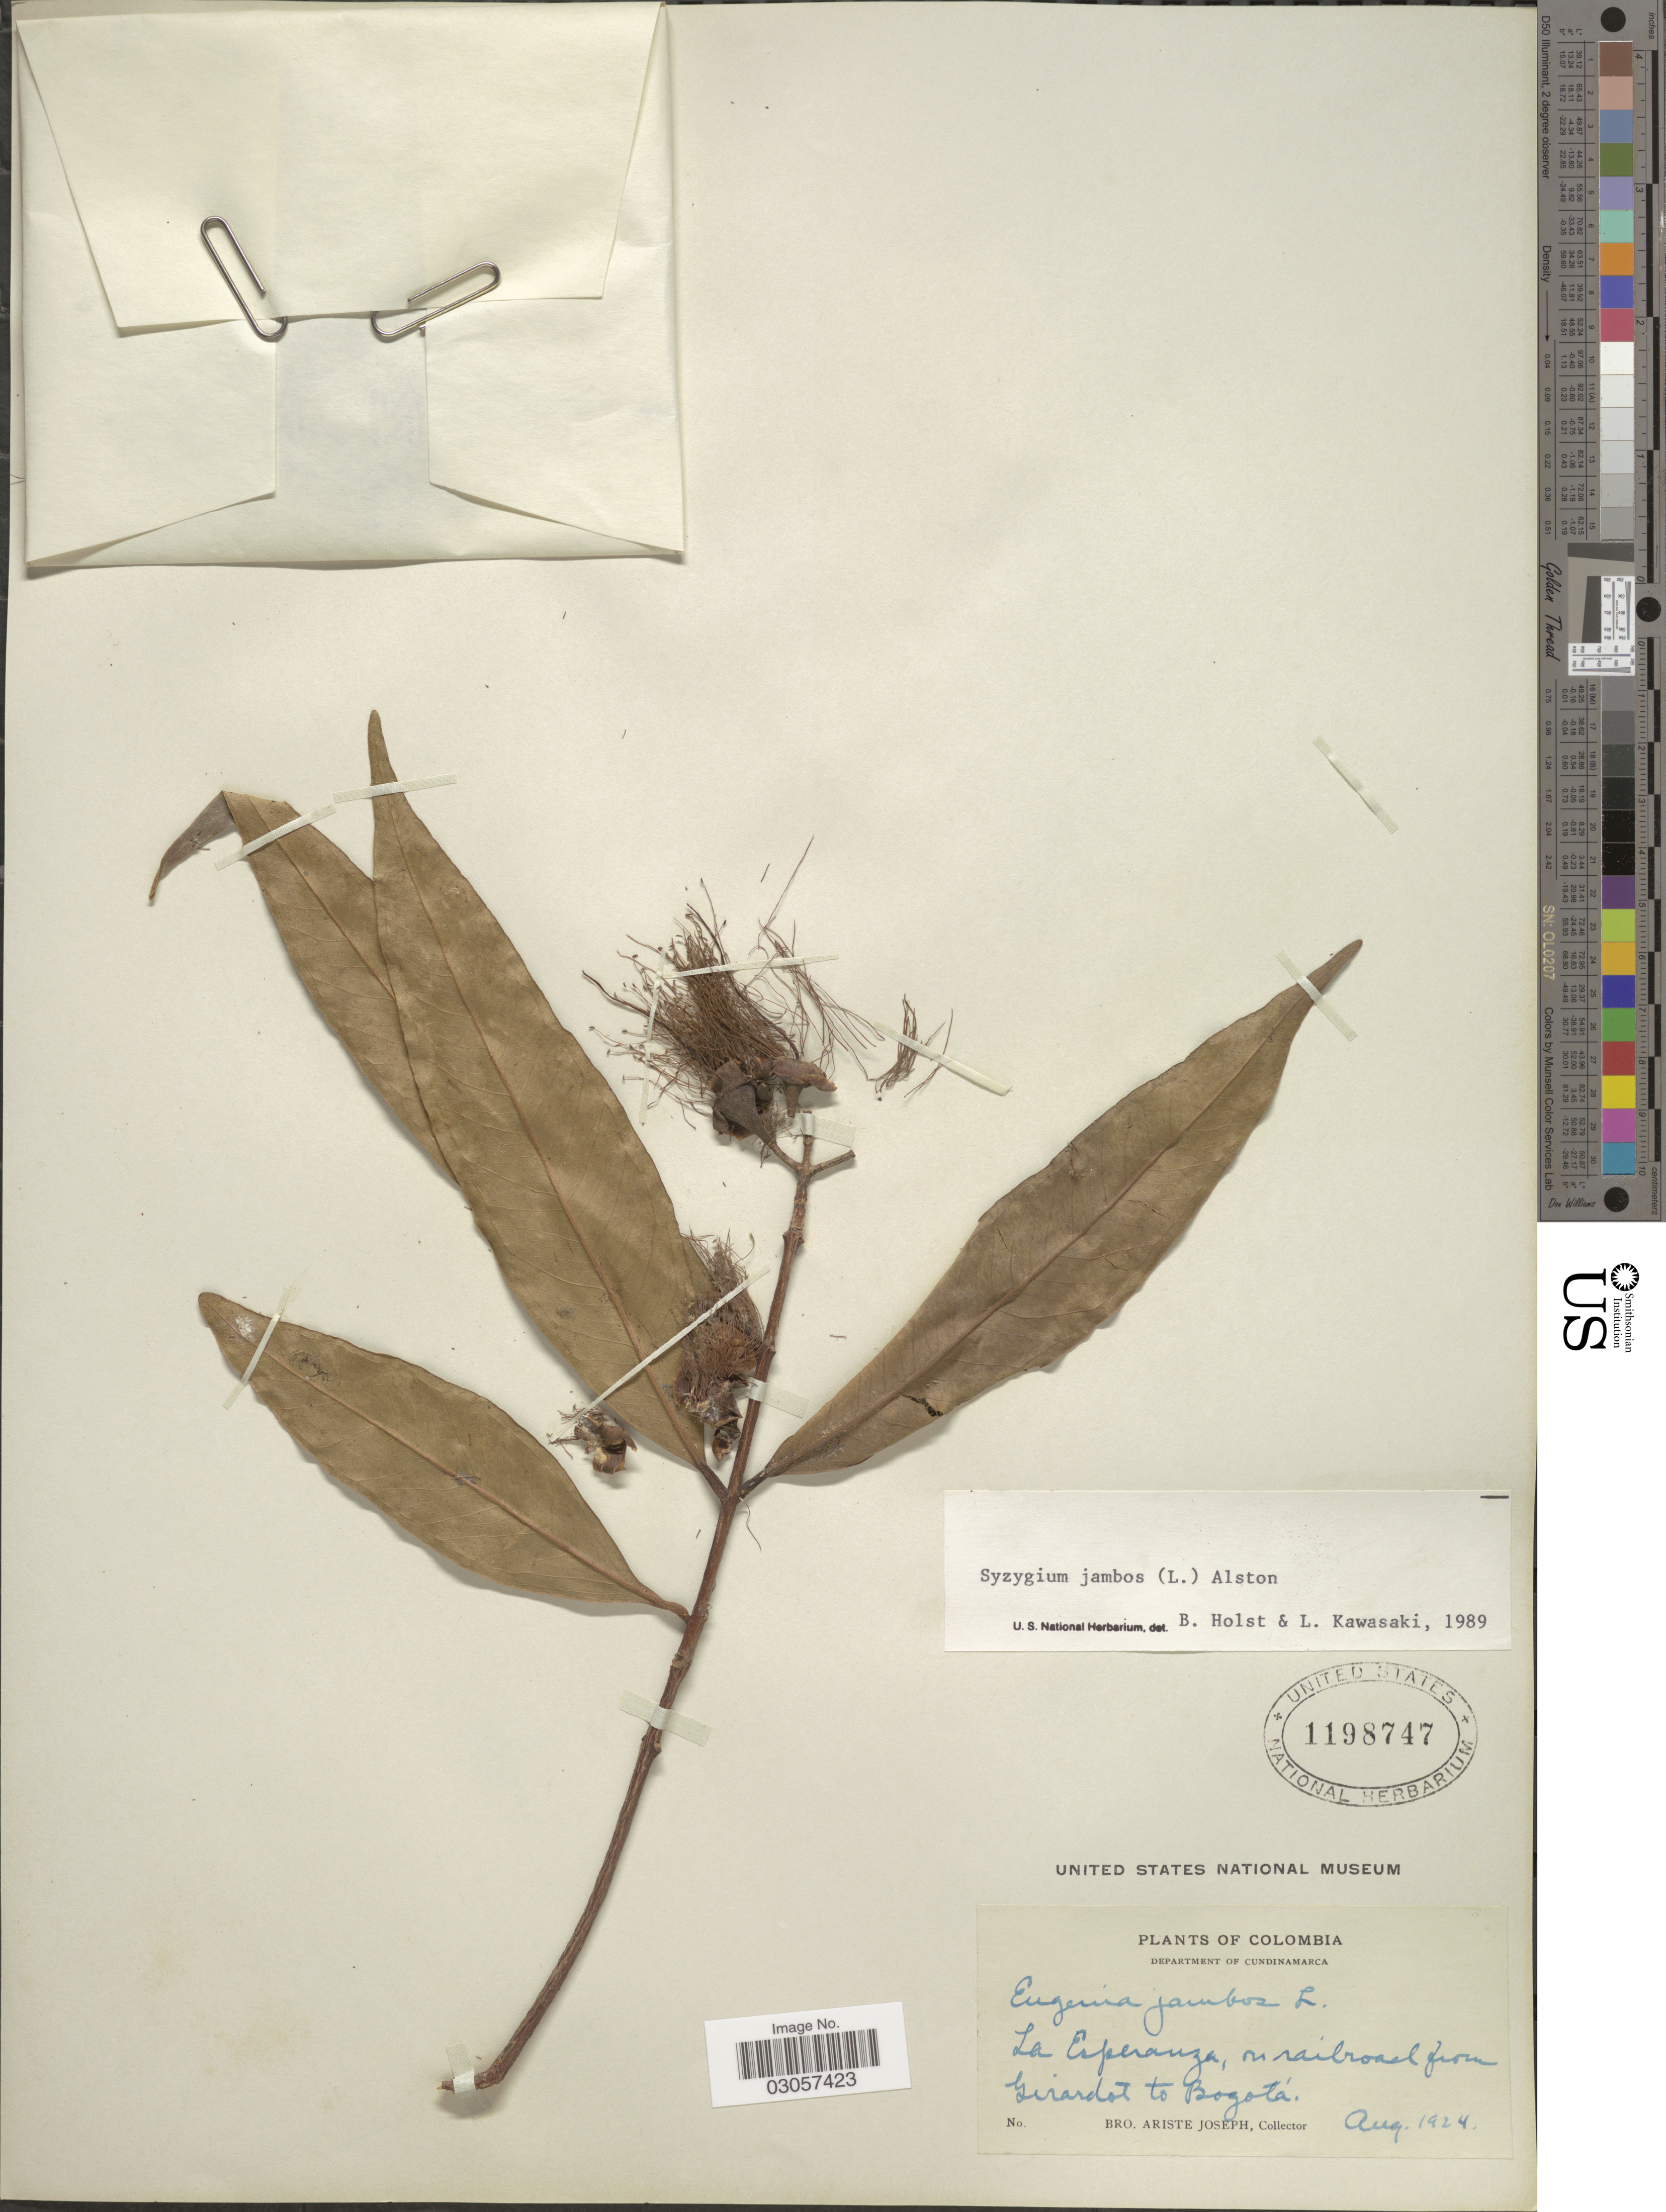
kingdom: Plantae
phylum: Tracheophyta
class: Magnoliopsida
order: Myrtales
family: Myrtaceae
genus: Syzygium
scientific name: Syzygium jambos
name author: (L.) Alston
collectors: Bro. Ariste-Joseph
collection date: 1924-08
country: Colombia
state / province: Cundinamarca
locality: Department of Cundinamarca, La Esperanza, on railroad from Girardot to Bogotá.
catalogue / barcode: US 1198747